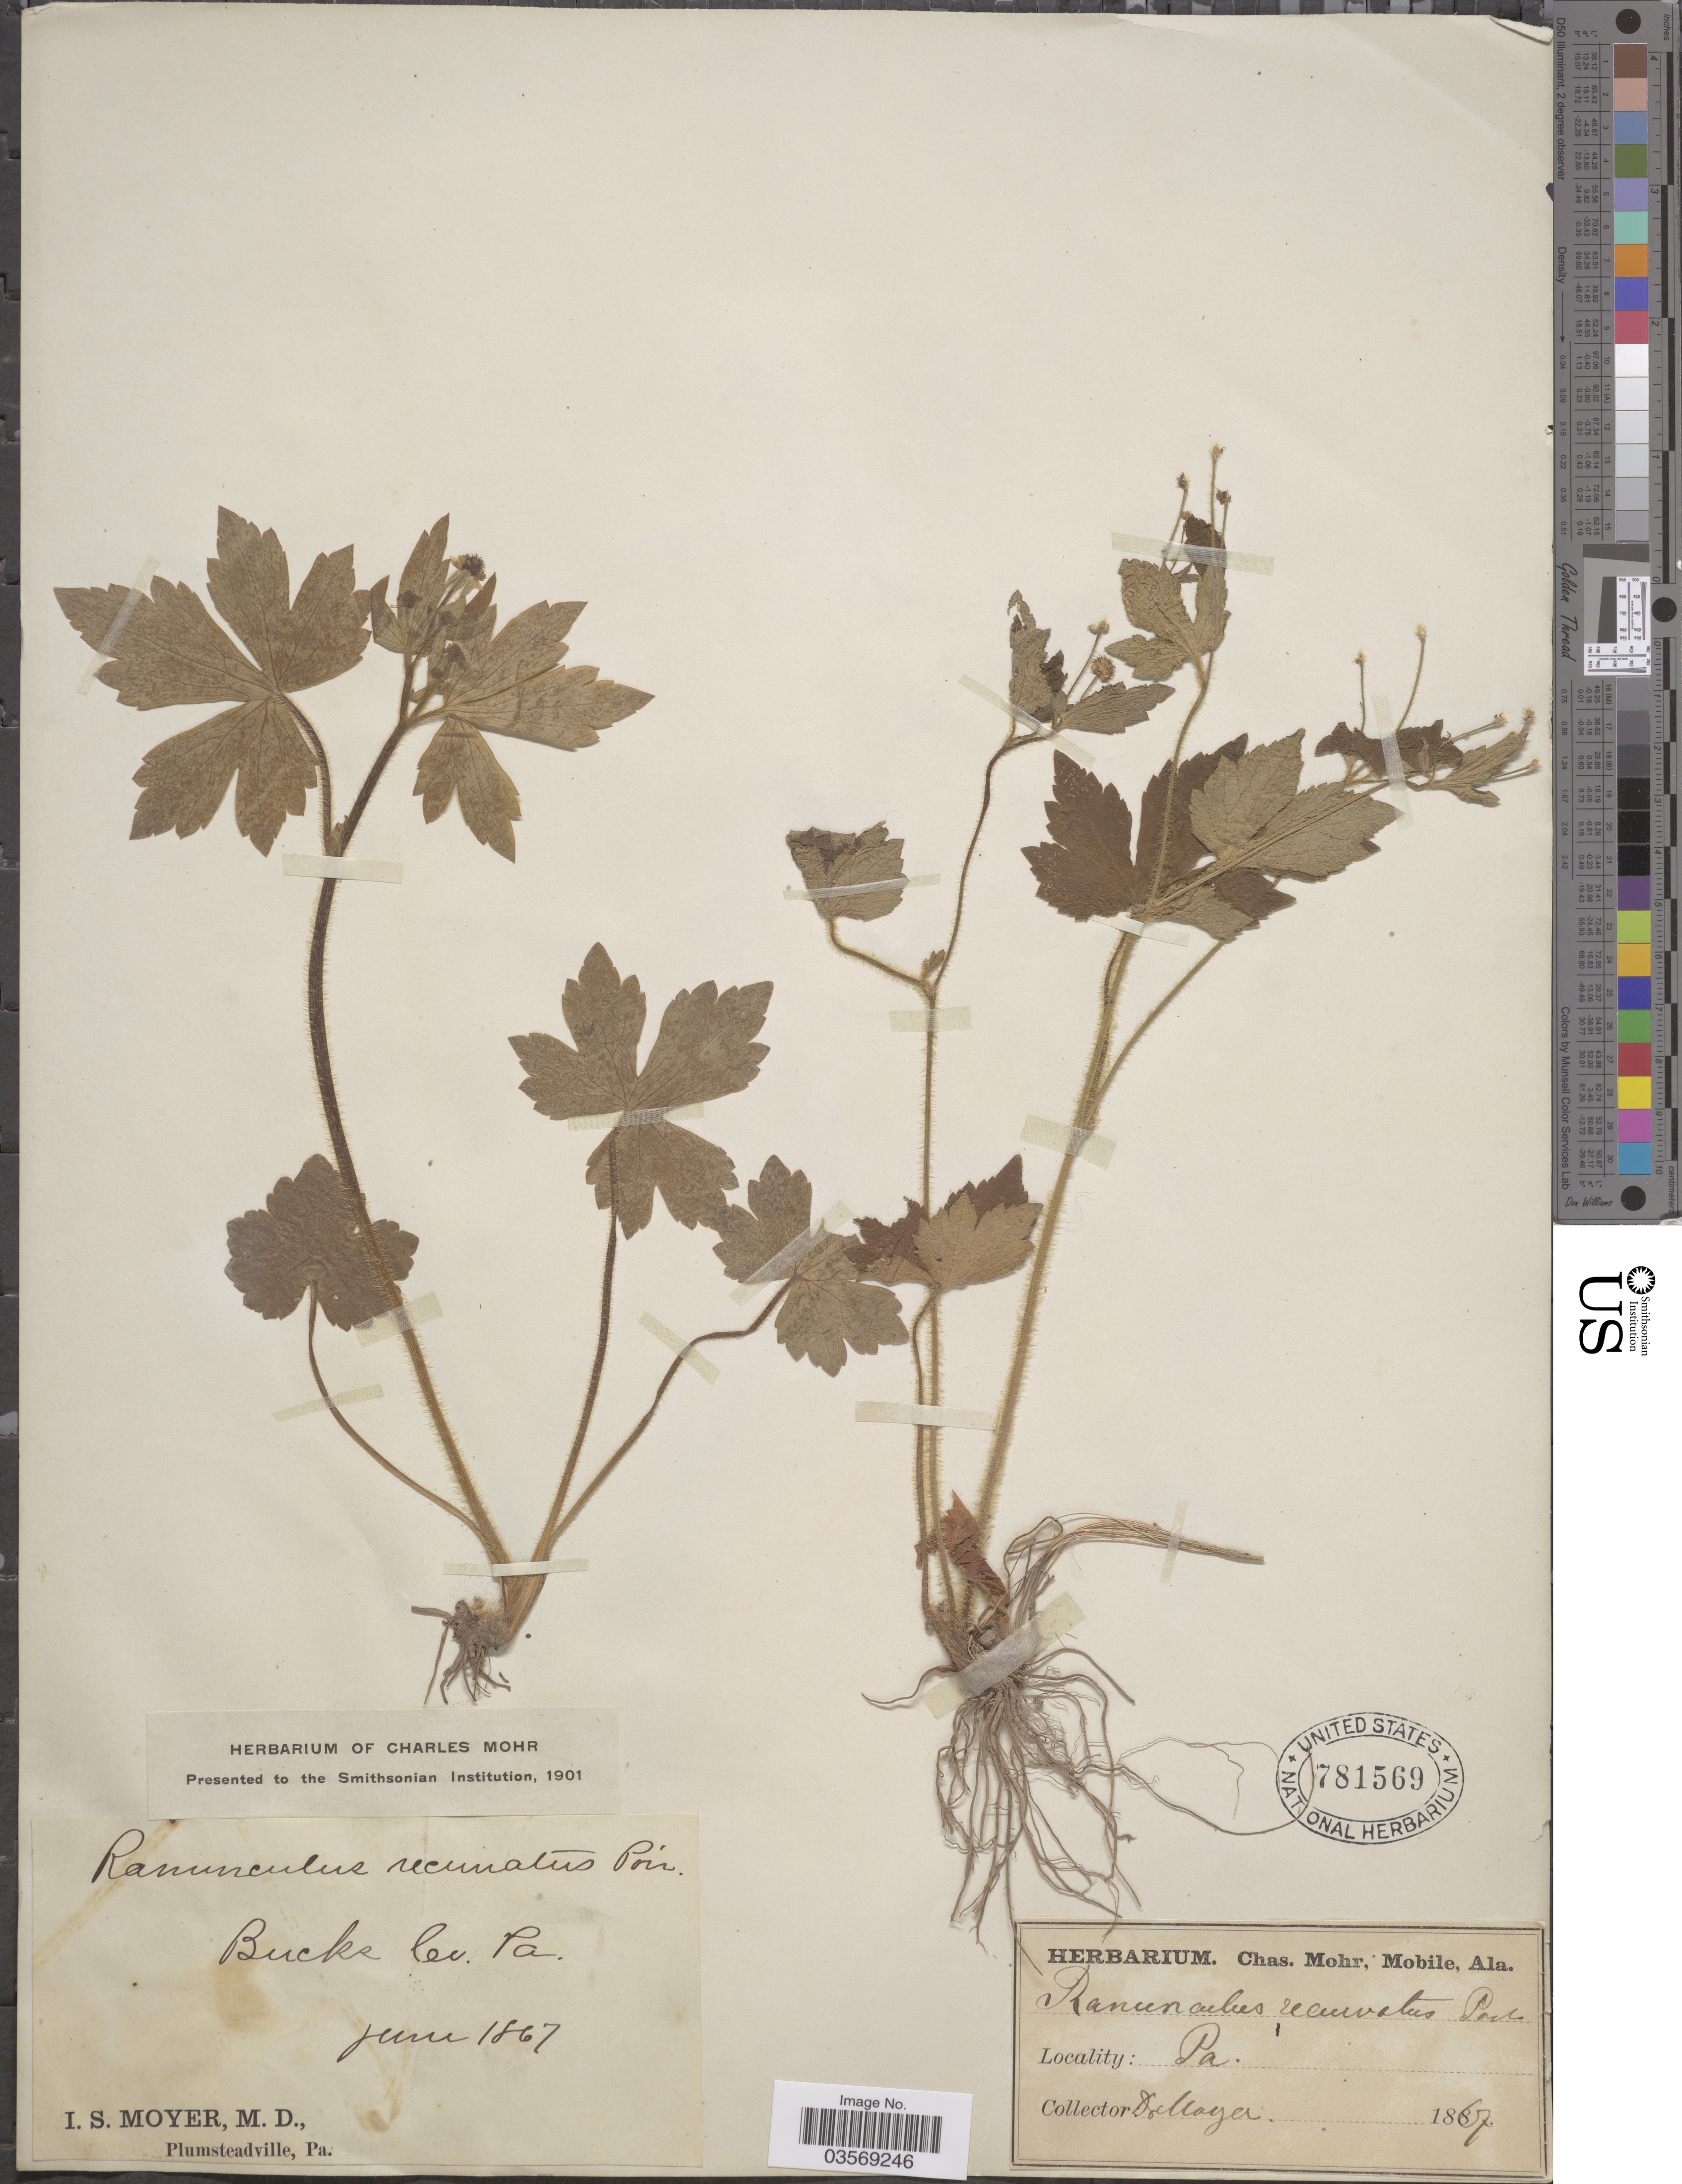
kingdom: Plantae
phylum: Tracheophyta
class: Magnoliopsida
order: Ranunculales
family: Ranunculaceae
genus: Ranunculus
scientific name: Ranunculus recurvatus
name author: Poir.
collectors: I. S. Moyer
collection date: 1867-06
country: United States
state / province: Pennsylvania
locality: Bucks Co.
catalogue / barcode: US 781569